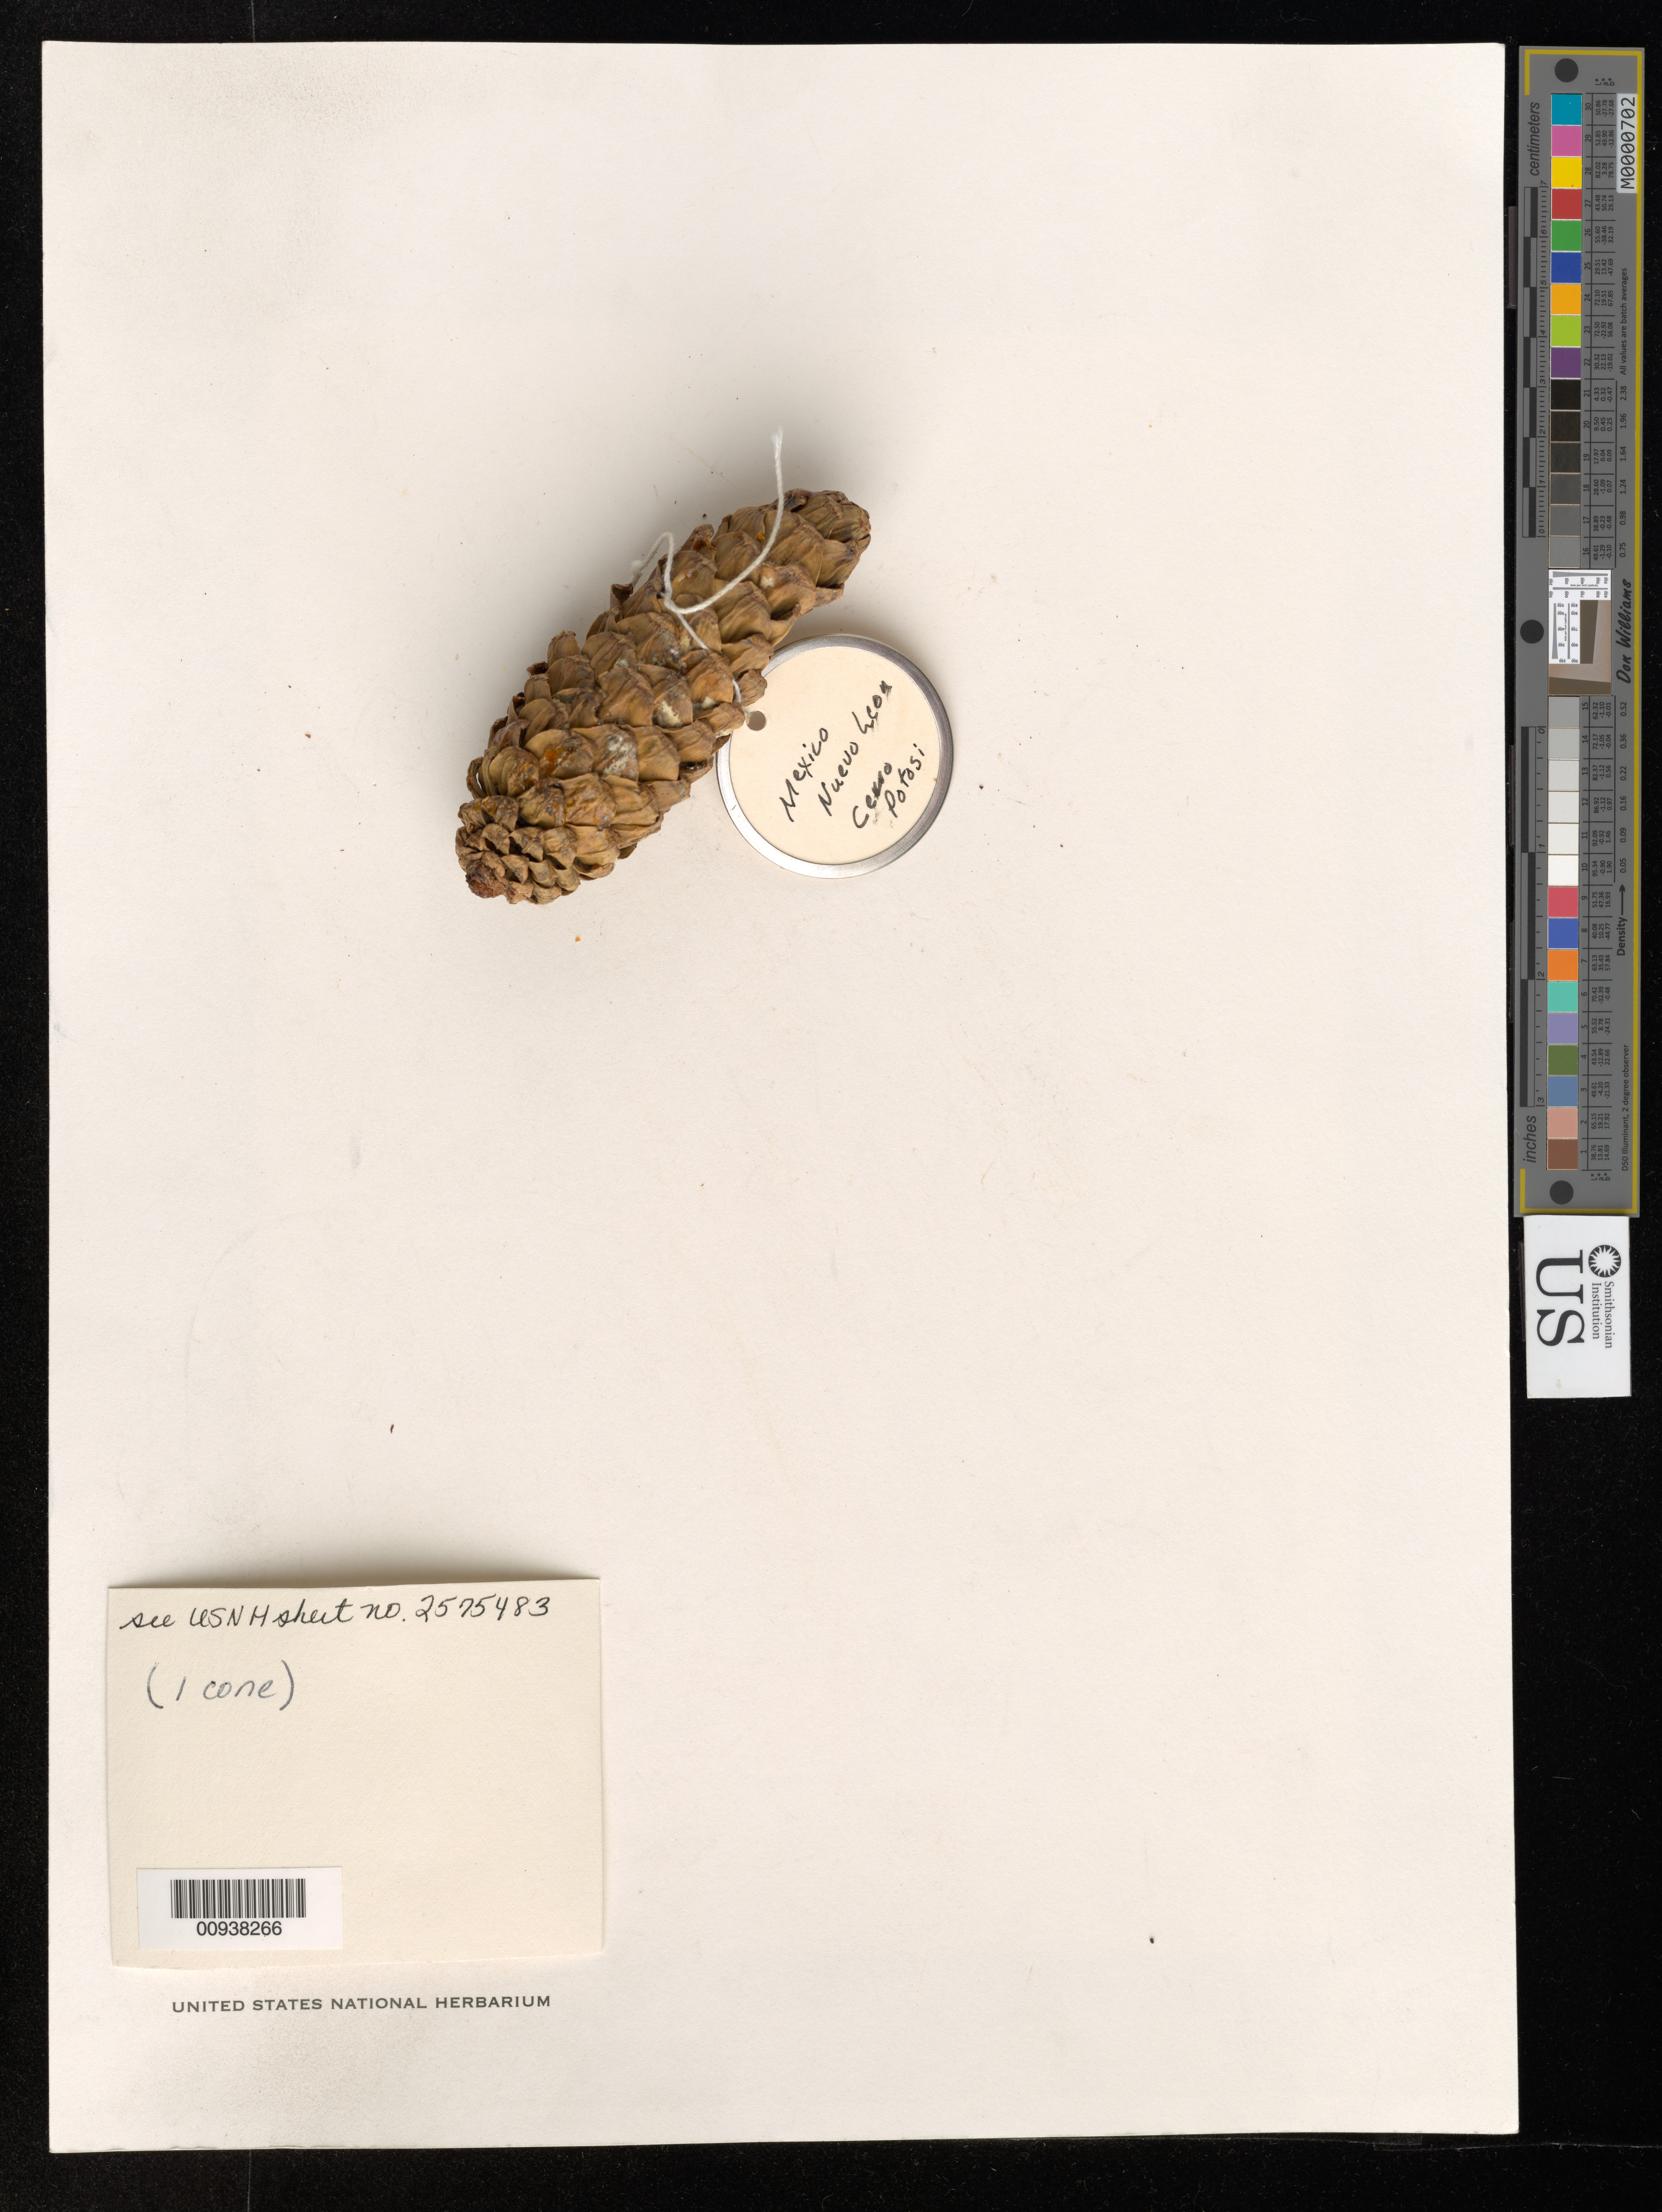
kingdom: Plantae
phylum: Tracheophyta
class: Pinopsida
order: Pinales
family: Pinaceae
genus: Pinus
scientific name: Pinus strobiformis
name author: Engelm.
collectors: J. H. Beaman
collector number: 3323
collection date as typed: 25 Jun 1960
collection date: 1960-06-25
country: Mexico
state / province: Nuevo León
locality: Cerro Potosí; south-east side of mountain. Above Ejido 18 de Marzo.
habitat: In open Pseudotsuga-Pinus forest. South-east side of mountain.